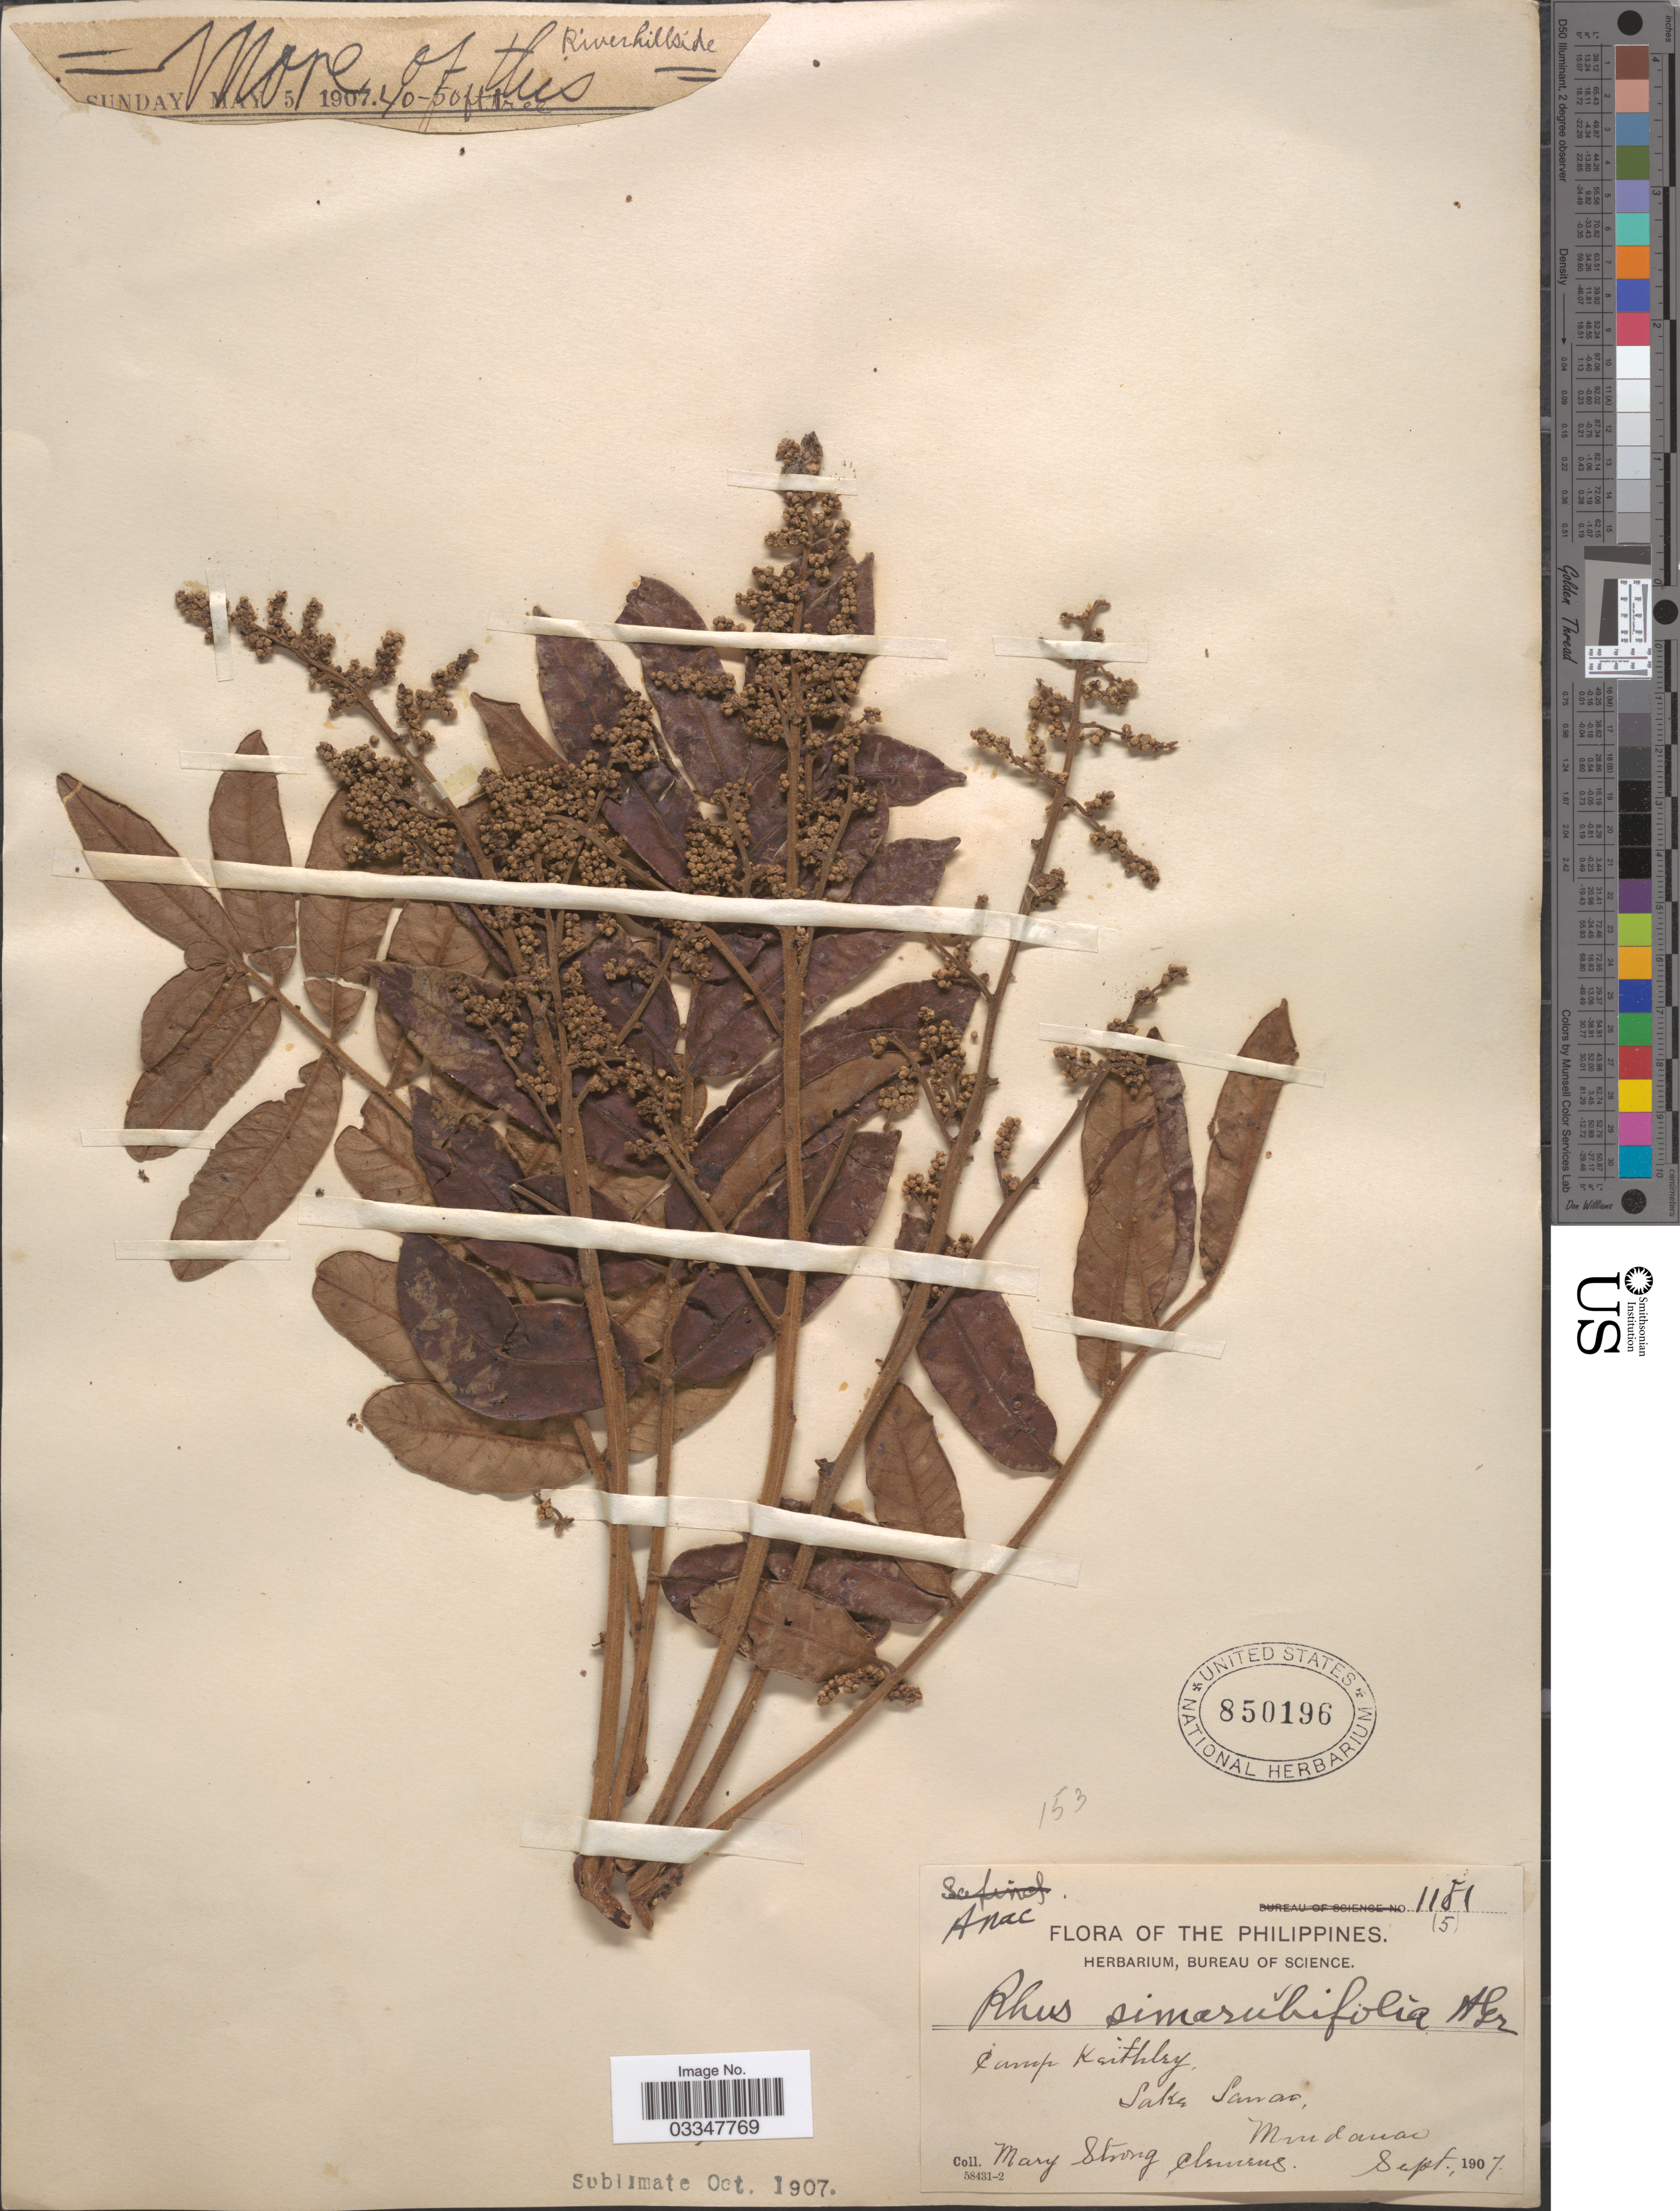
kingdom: Plantae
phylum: Tracheophyta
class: Magnoliopsida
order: Sapindales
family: Anacardiaceae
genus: Rhus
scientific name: Rhus simarubifolia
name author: A. Gray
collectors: M. S. Clemens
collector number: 1181 (5)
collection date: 1907-09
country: Philippines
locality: Camp Keithley, Lake Lanao. Mindanao.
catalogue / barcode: US 850196